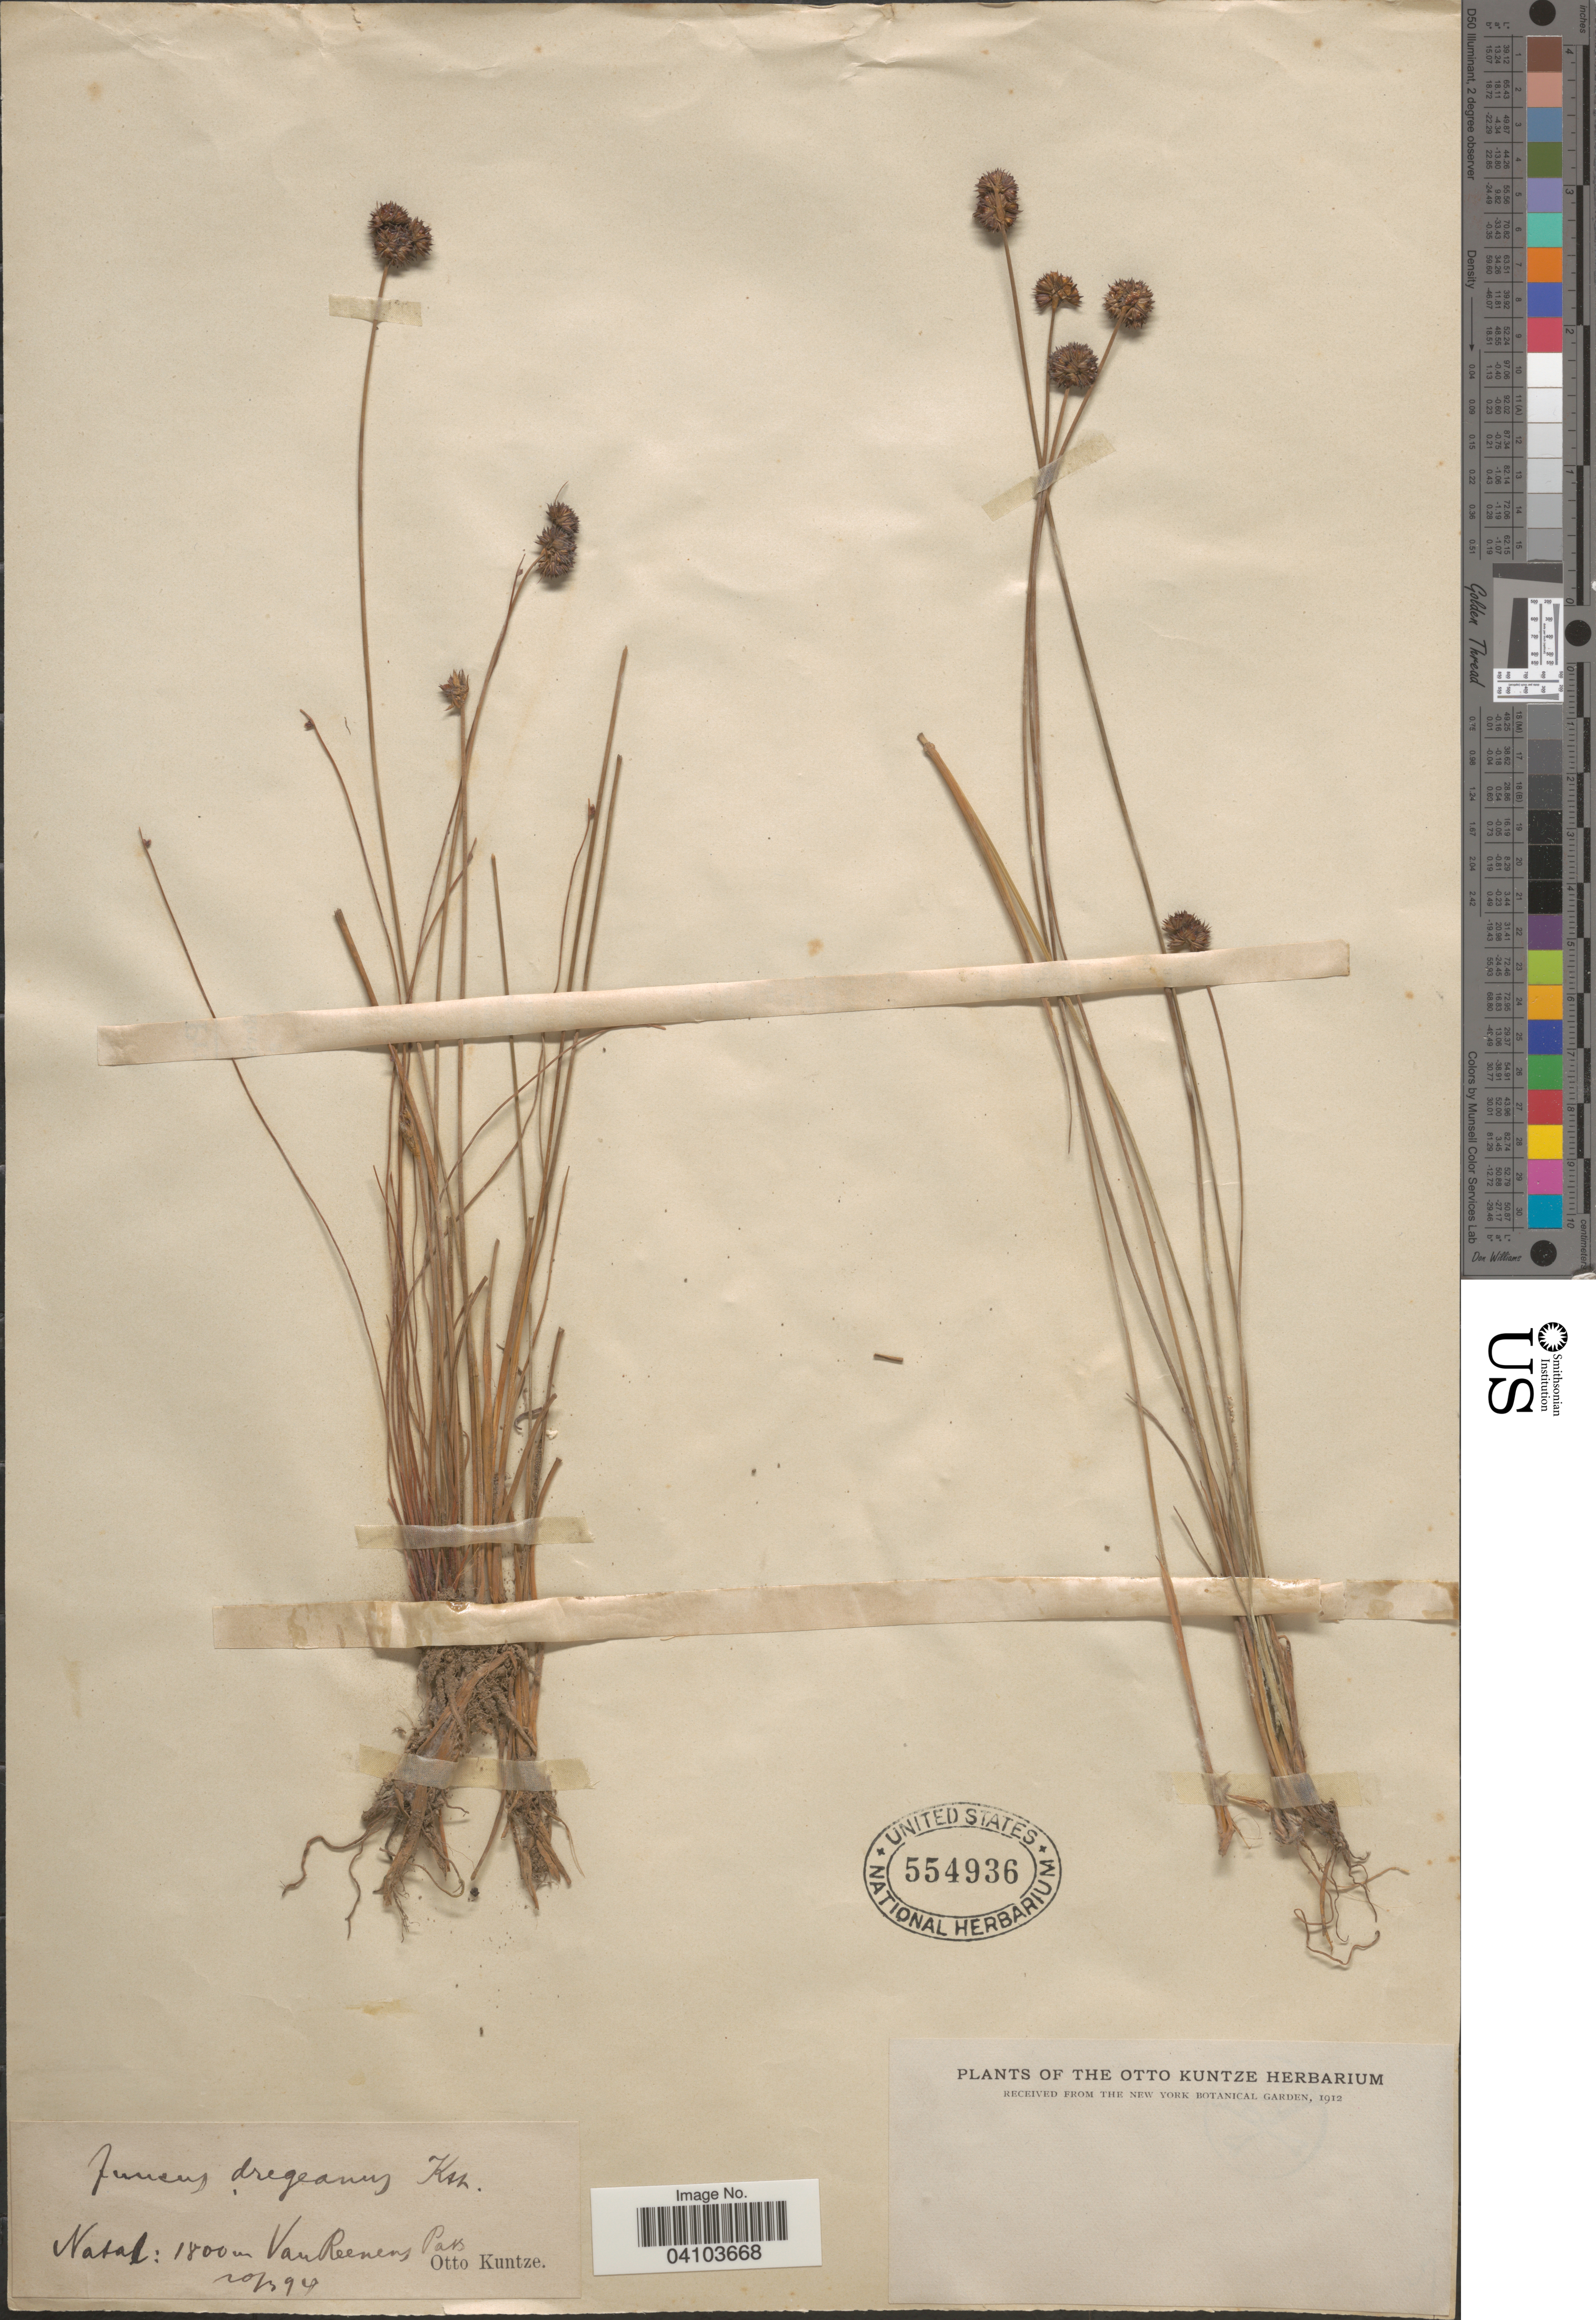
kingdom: Plantae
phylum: Tracheophyta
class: Liliopsida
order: Poales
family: Juncaceae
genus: Juncus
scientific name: Juncus dregeanus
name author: Hochst.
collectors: C.E.O. Kuntze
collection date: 1910-03-20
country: South Africa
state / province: KwaZulu-Natal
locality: Van Reenens Pass.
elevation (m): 1800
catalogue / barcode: US 554936